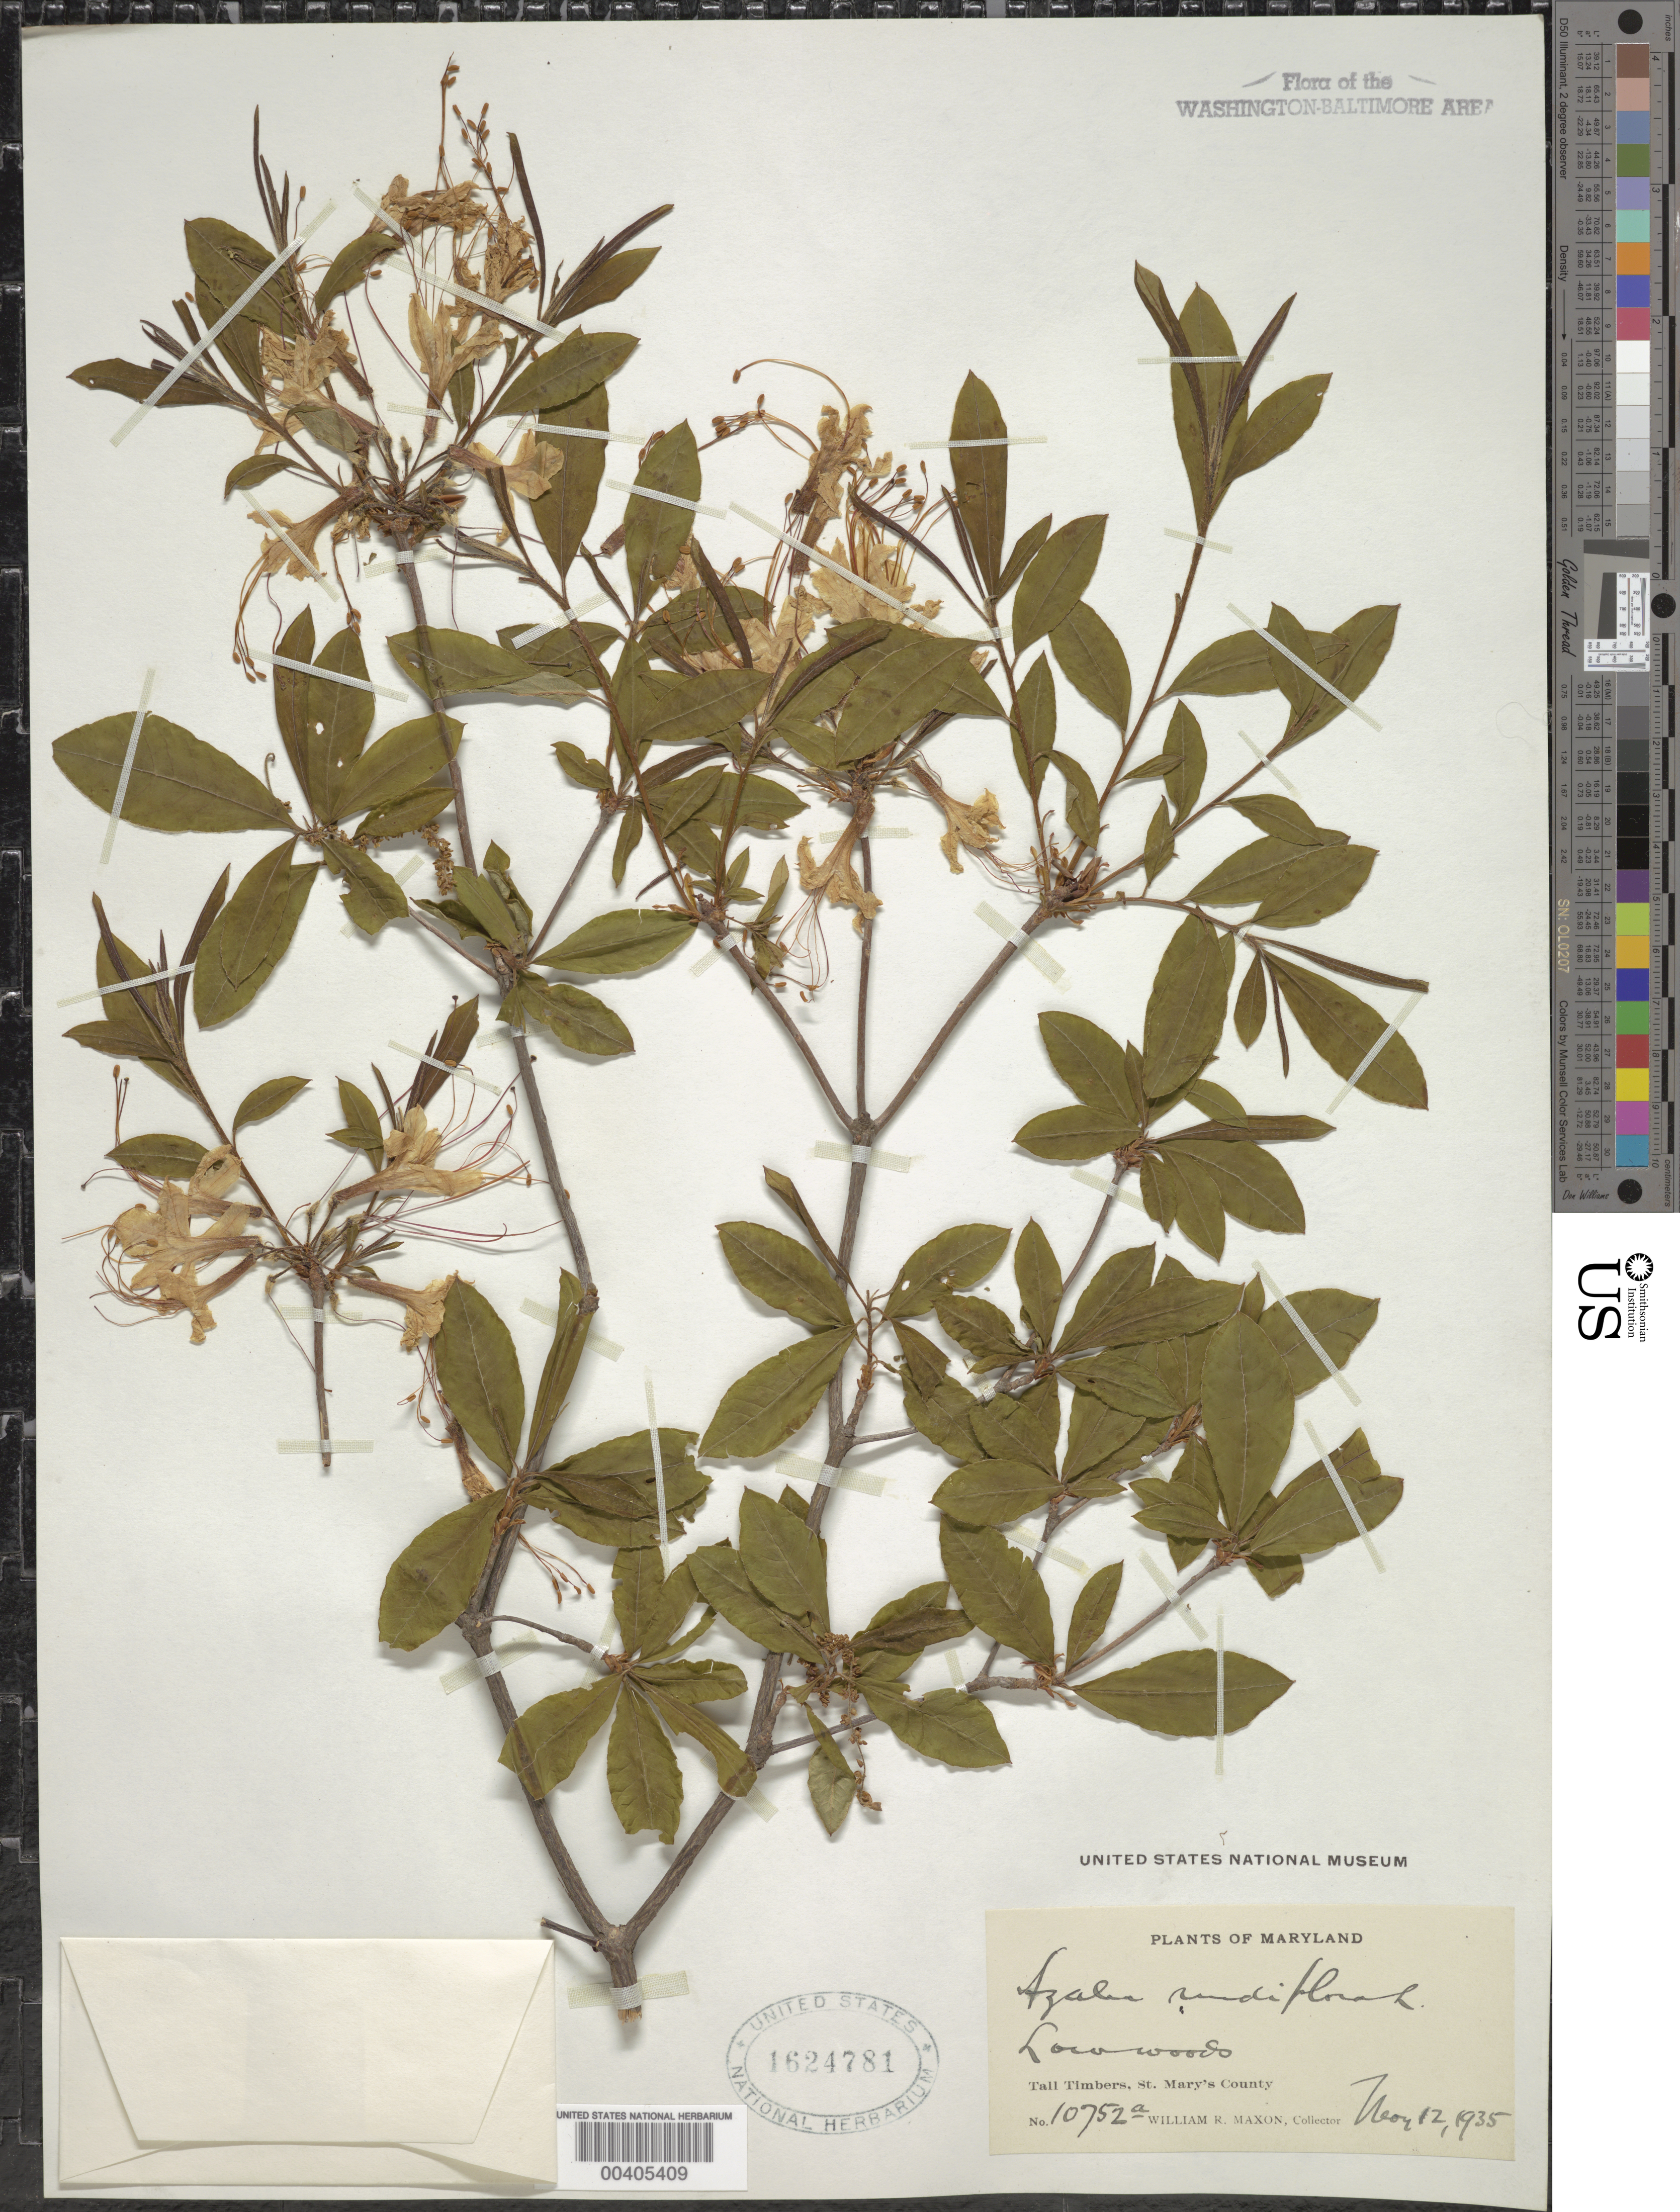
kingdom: Plantae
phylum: Tracheophyta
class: Magnoliopsida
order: Ericales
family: Ericaceae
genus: Rhododendron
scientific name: Rhododendron periclymenoides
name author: (Michx.) Shinners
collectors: W. R. Maxon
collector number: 10752A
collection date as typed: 12 May 1935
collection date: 1935-05-12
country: United States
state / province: Maryland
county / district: St. Mary's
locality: Tall Timbers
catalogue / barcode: US 1624781